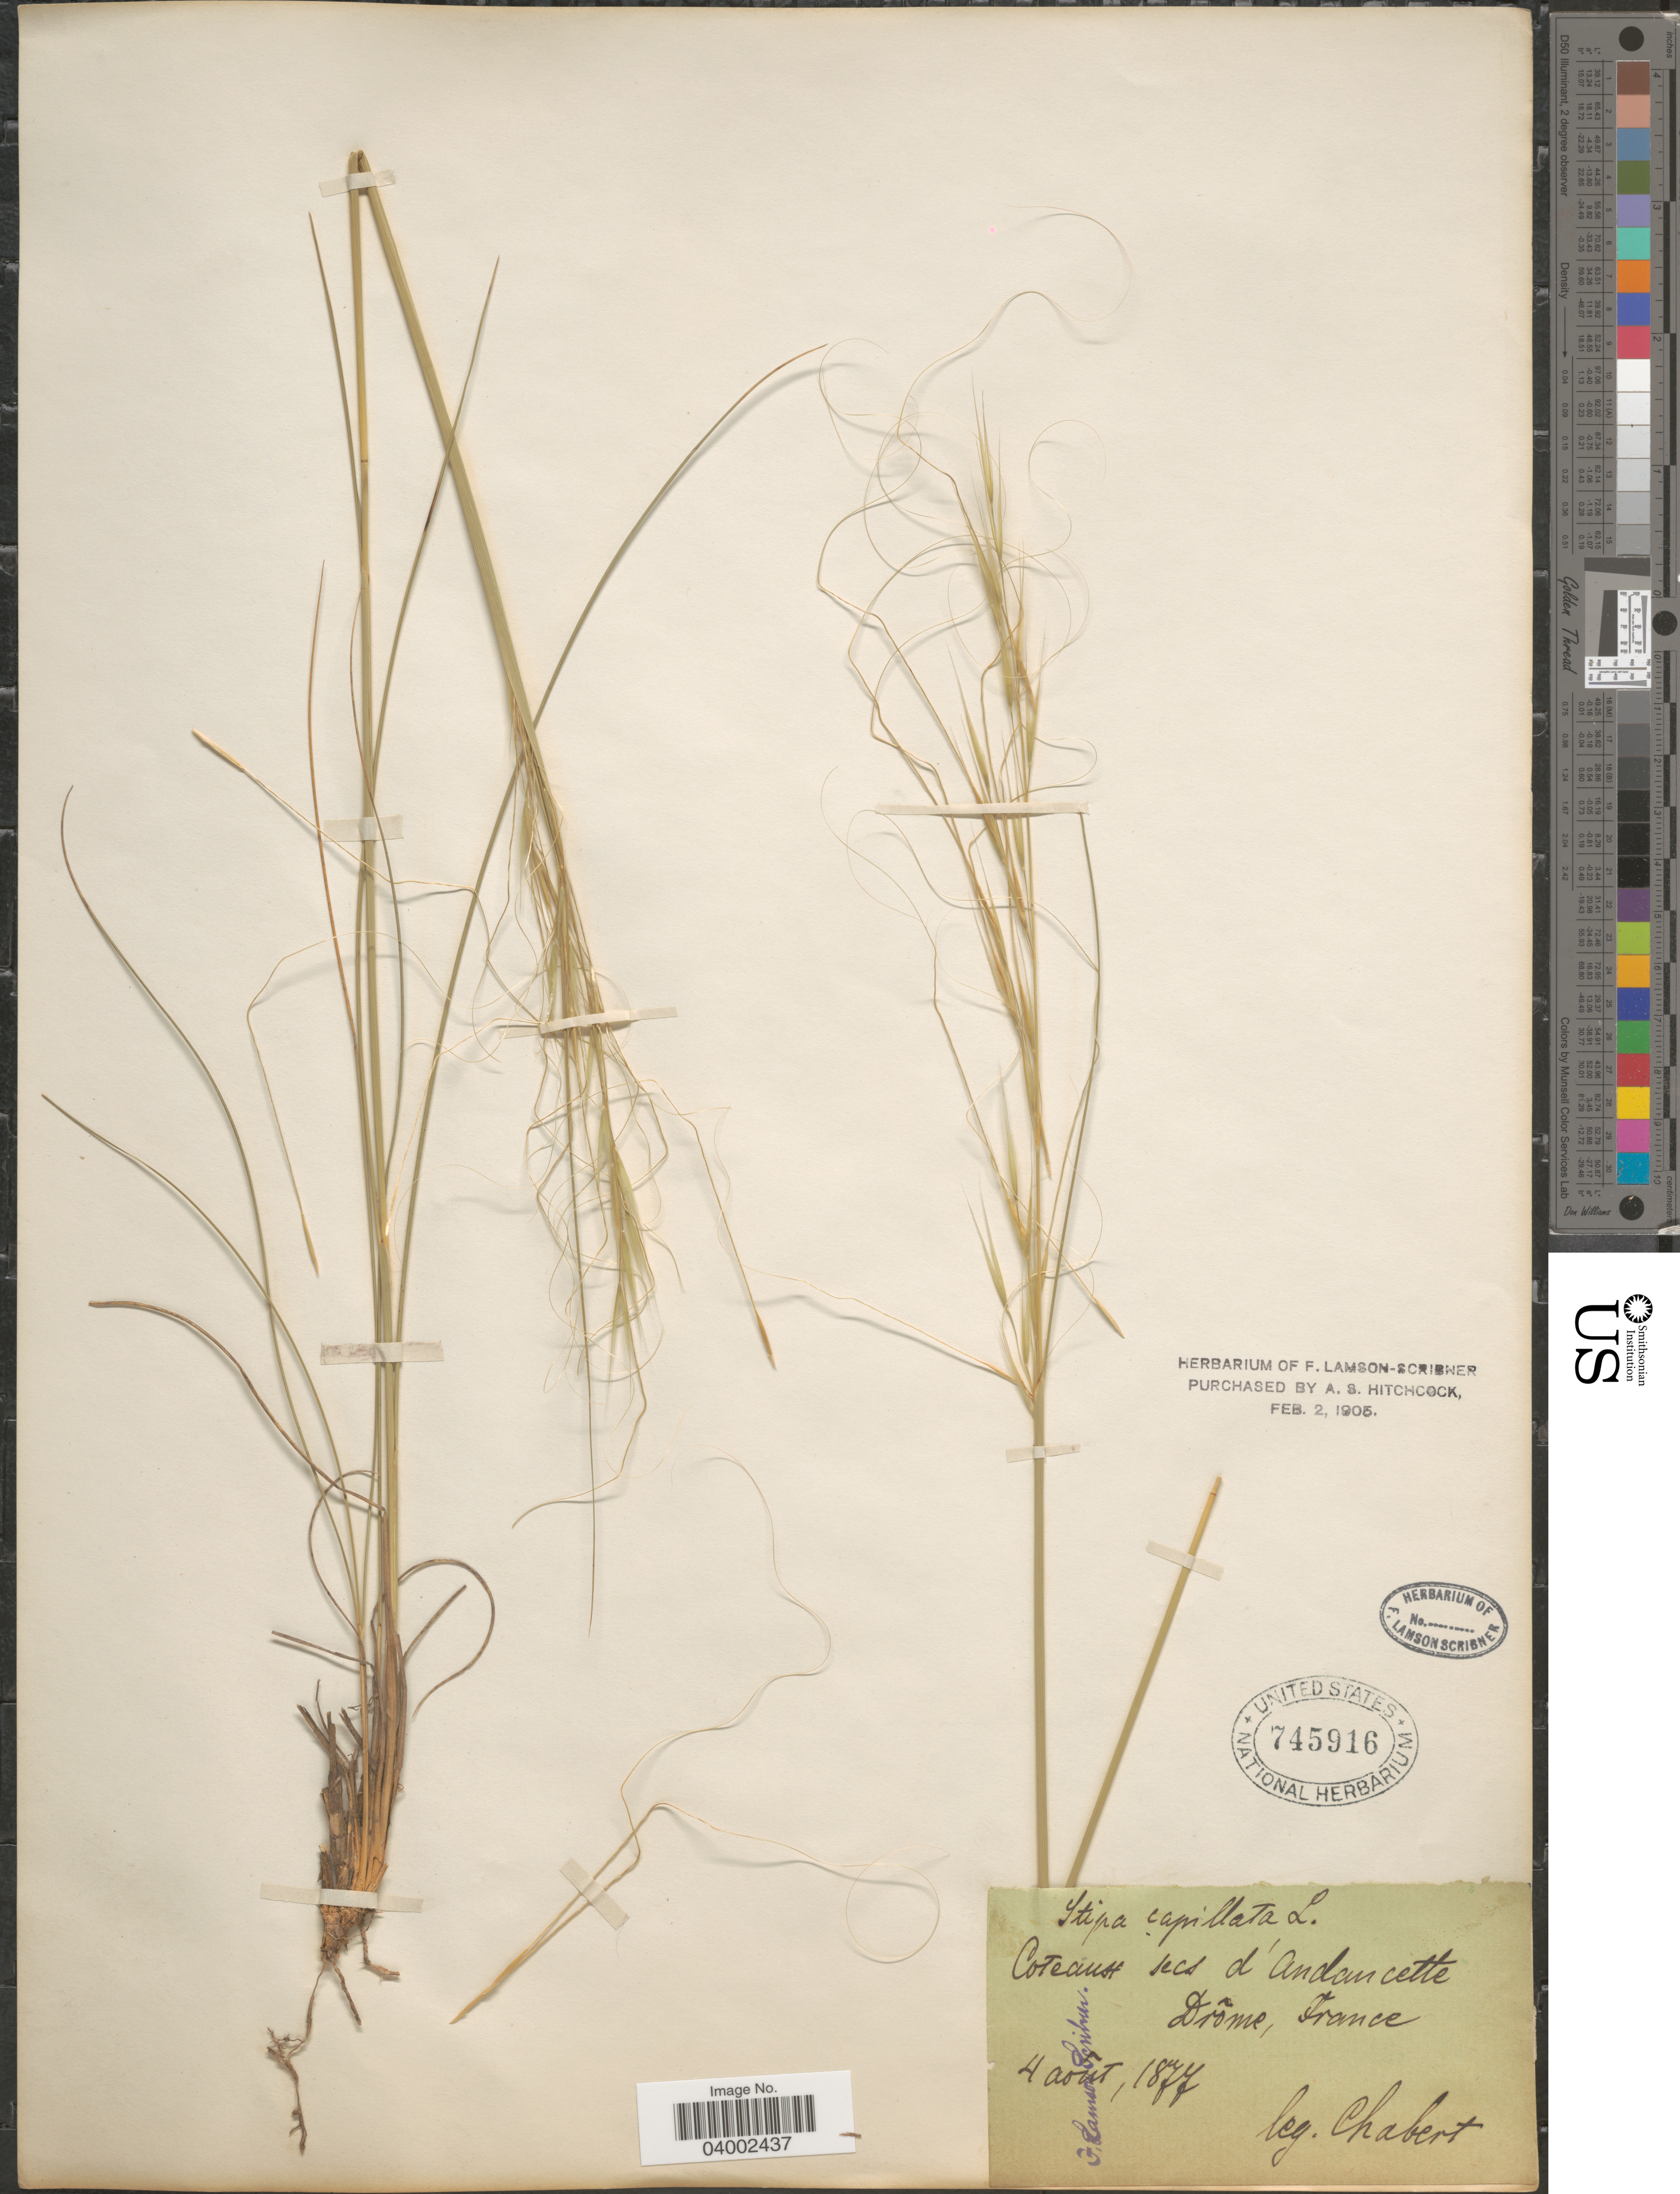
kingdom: Plantae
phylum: Tracheophyta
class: Liliopsida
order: Poales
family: Poaceae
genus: Stipa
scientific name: Stipa capillata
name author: L.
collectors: Chabert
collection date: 1877-08-04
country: France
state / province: Auvergne-Rhône-Alpes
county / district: Drôme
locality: Coteaux secs d'Andancette Drôme.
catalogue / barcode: US 745916